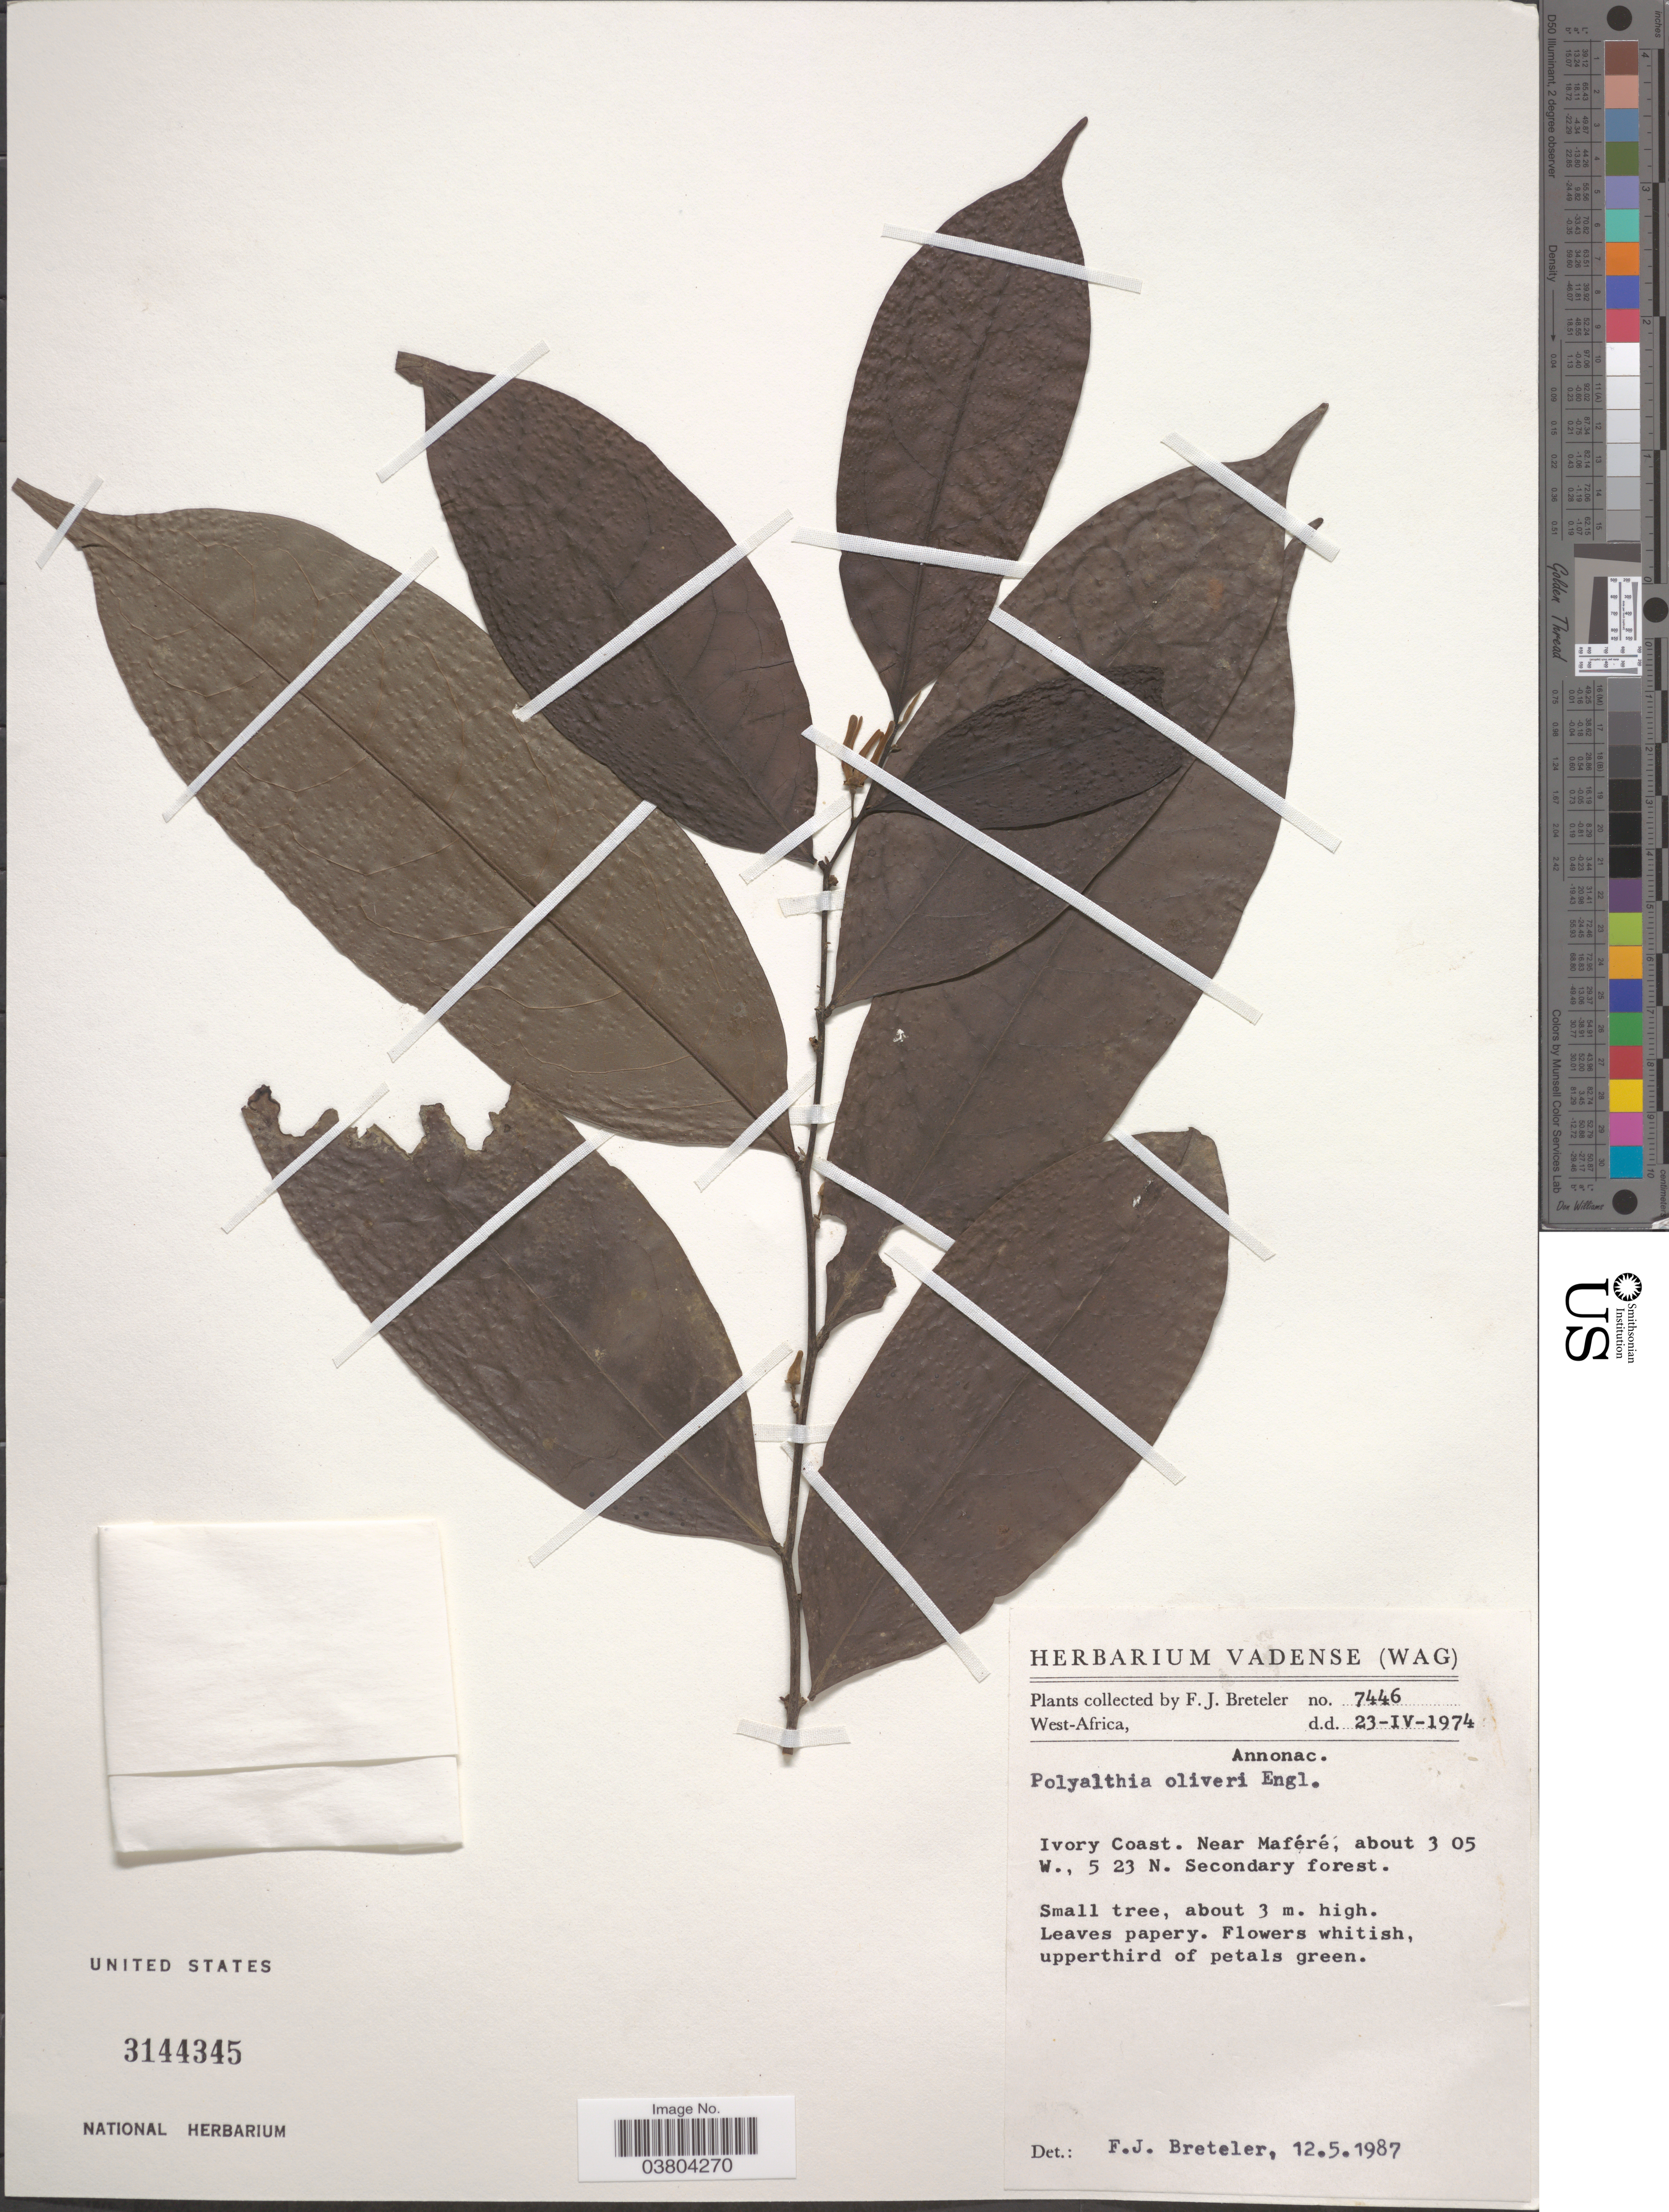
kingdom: Plantae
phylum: Tracheophyta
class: Magnoliopsida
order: Magnoliales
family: Annonaceae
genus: Greenwayodendron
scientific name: Greenwayodendron suaveolens var. gabonica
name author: (Engl. & Diels) Verdc.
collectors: F. J. Breteler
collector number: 7446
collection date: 1974-04-23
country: Ivory Coast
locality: Near Maféré.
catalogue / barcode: US 3144345